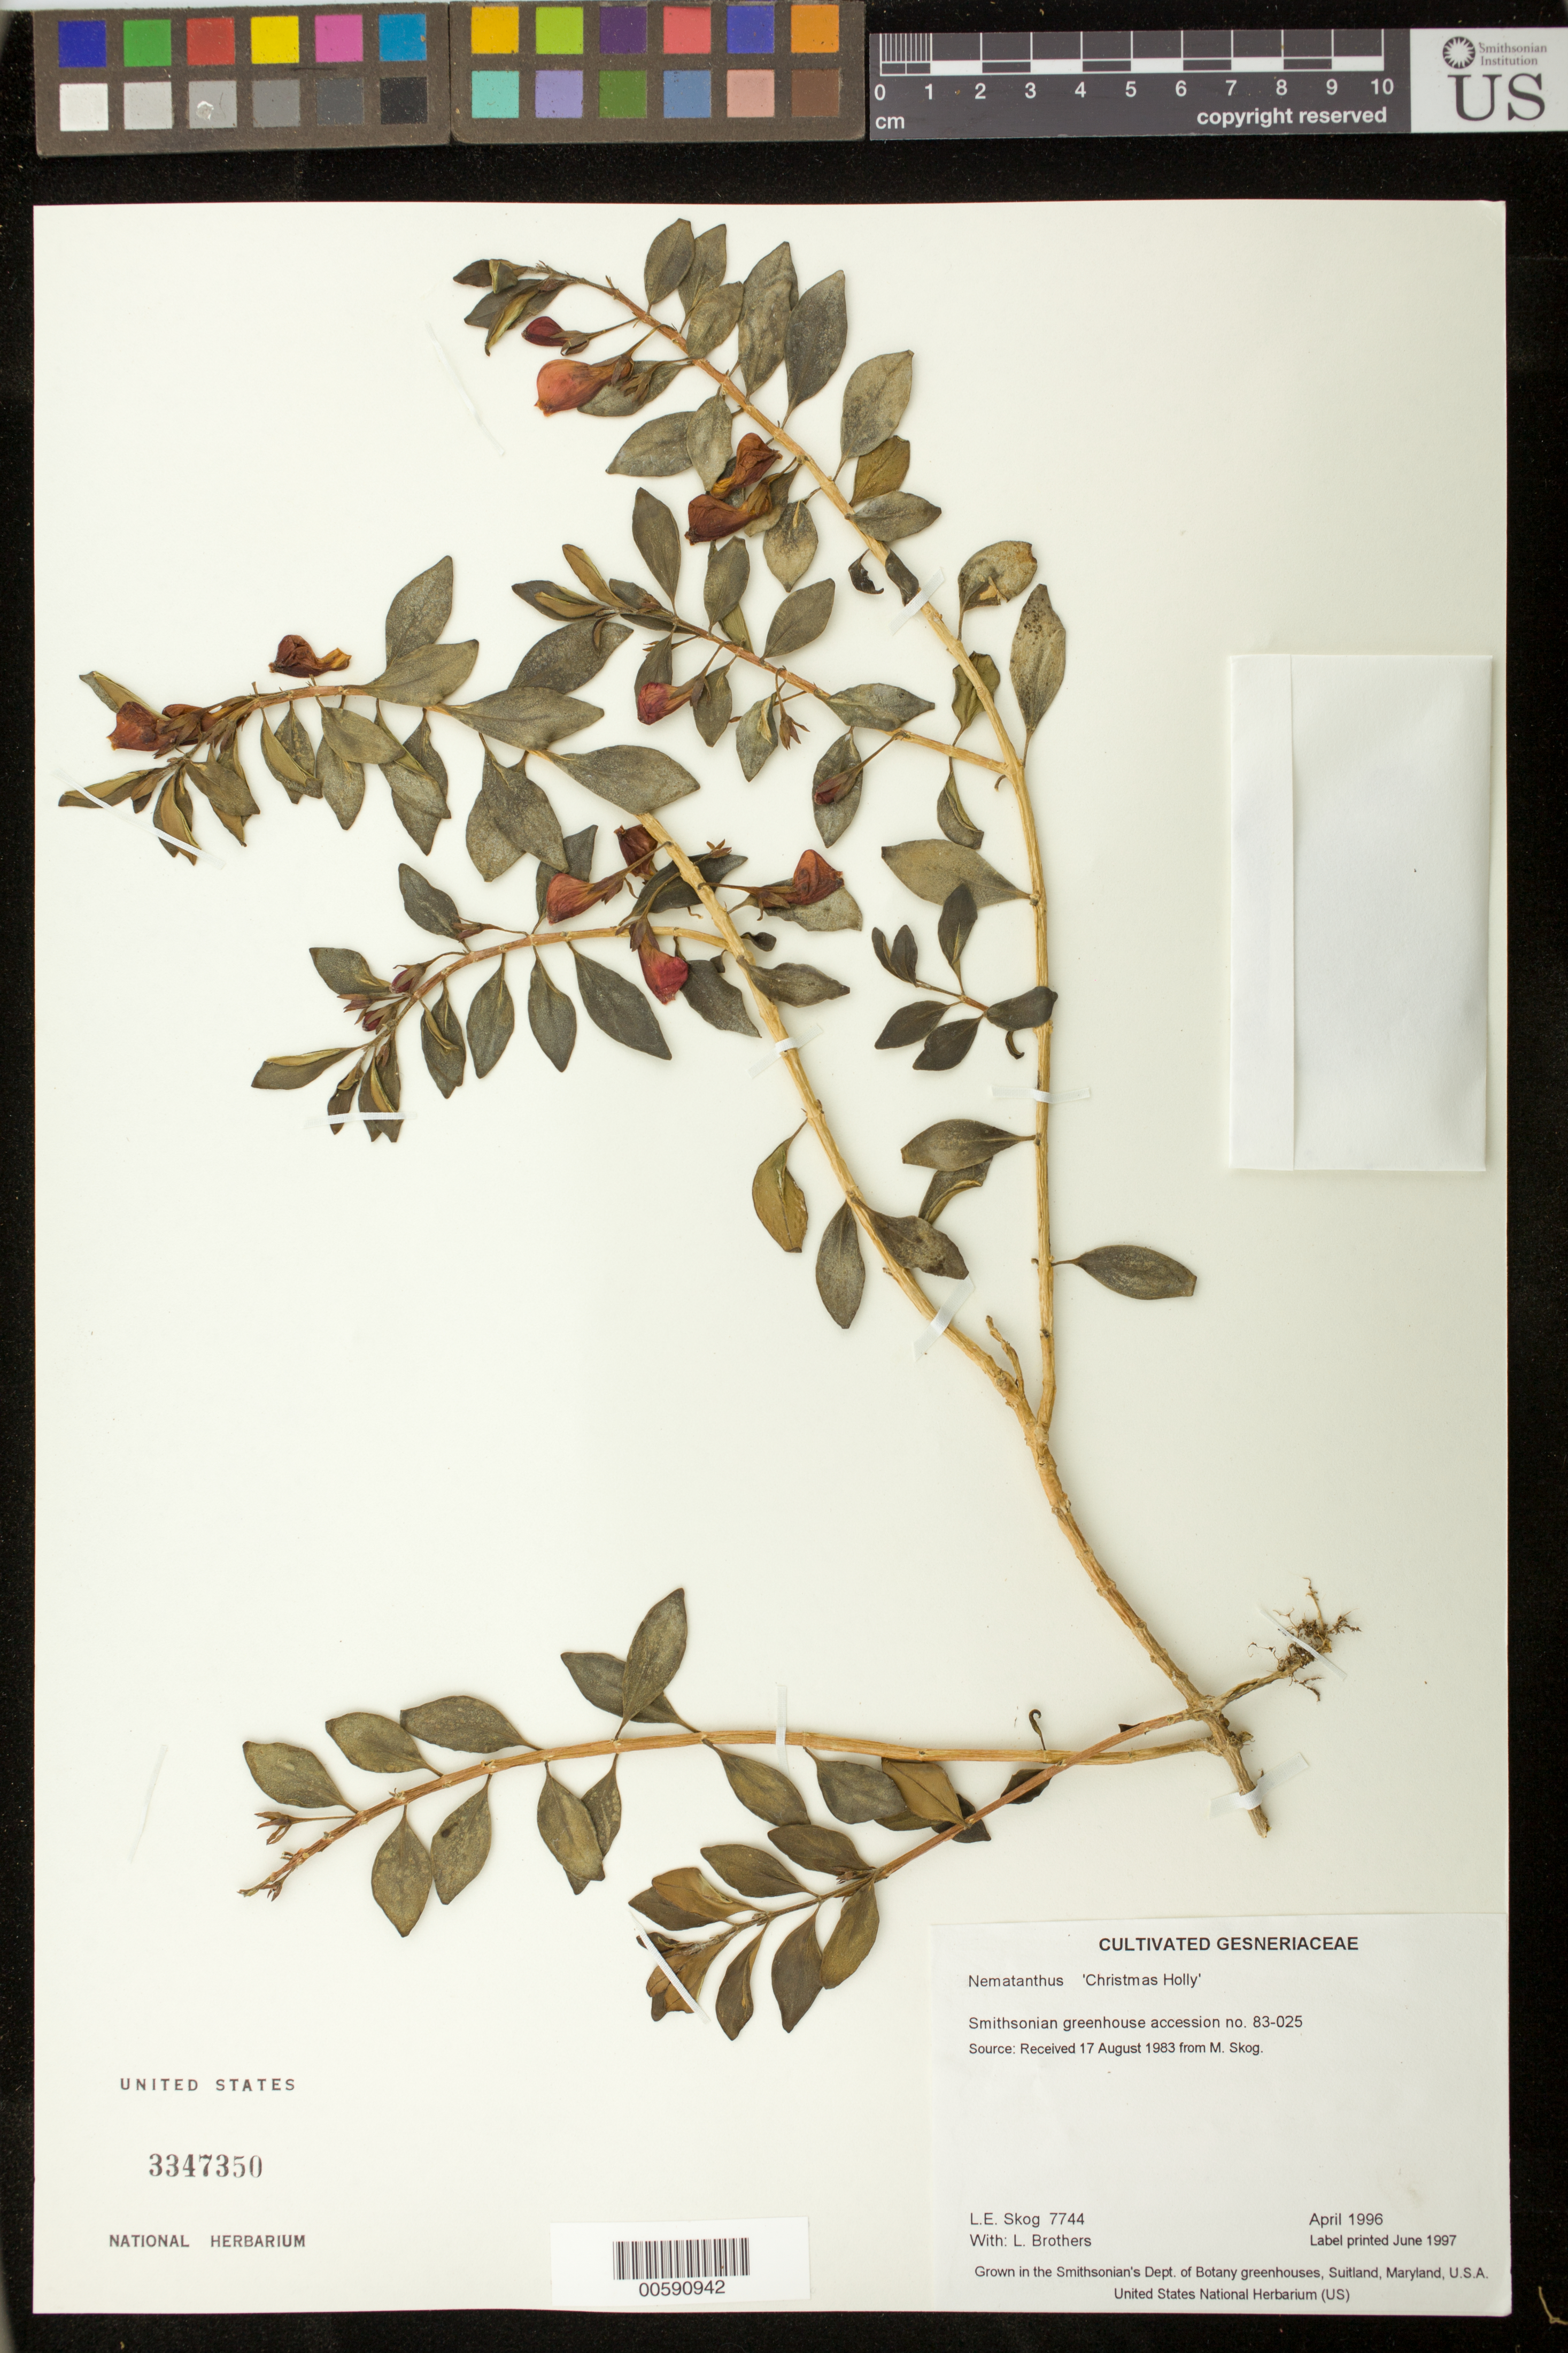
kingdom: Plantae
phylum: Tracheophyta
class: Magnoliopsida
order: Lamiales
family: Gesneriaceae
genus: Nematanthus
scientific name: Nematanthus 'Christmas Holly'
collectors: L. E. Skog & L. Brothers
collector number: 7744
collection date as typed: Apr 1996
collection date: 1996-04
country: United States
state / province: Maryland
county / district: Prince George's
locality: Grown in the Smithsonian's Dept. of Botany greenhouses, Suitland, Maryland, U.S.A.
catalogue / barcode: US 3347350